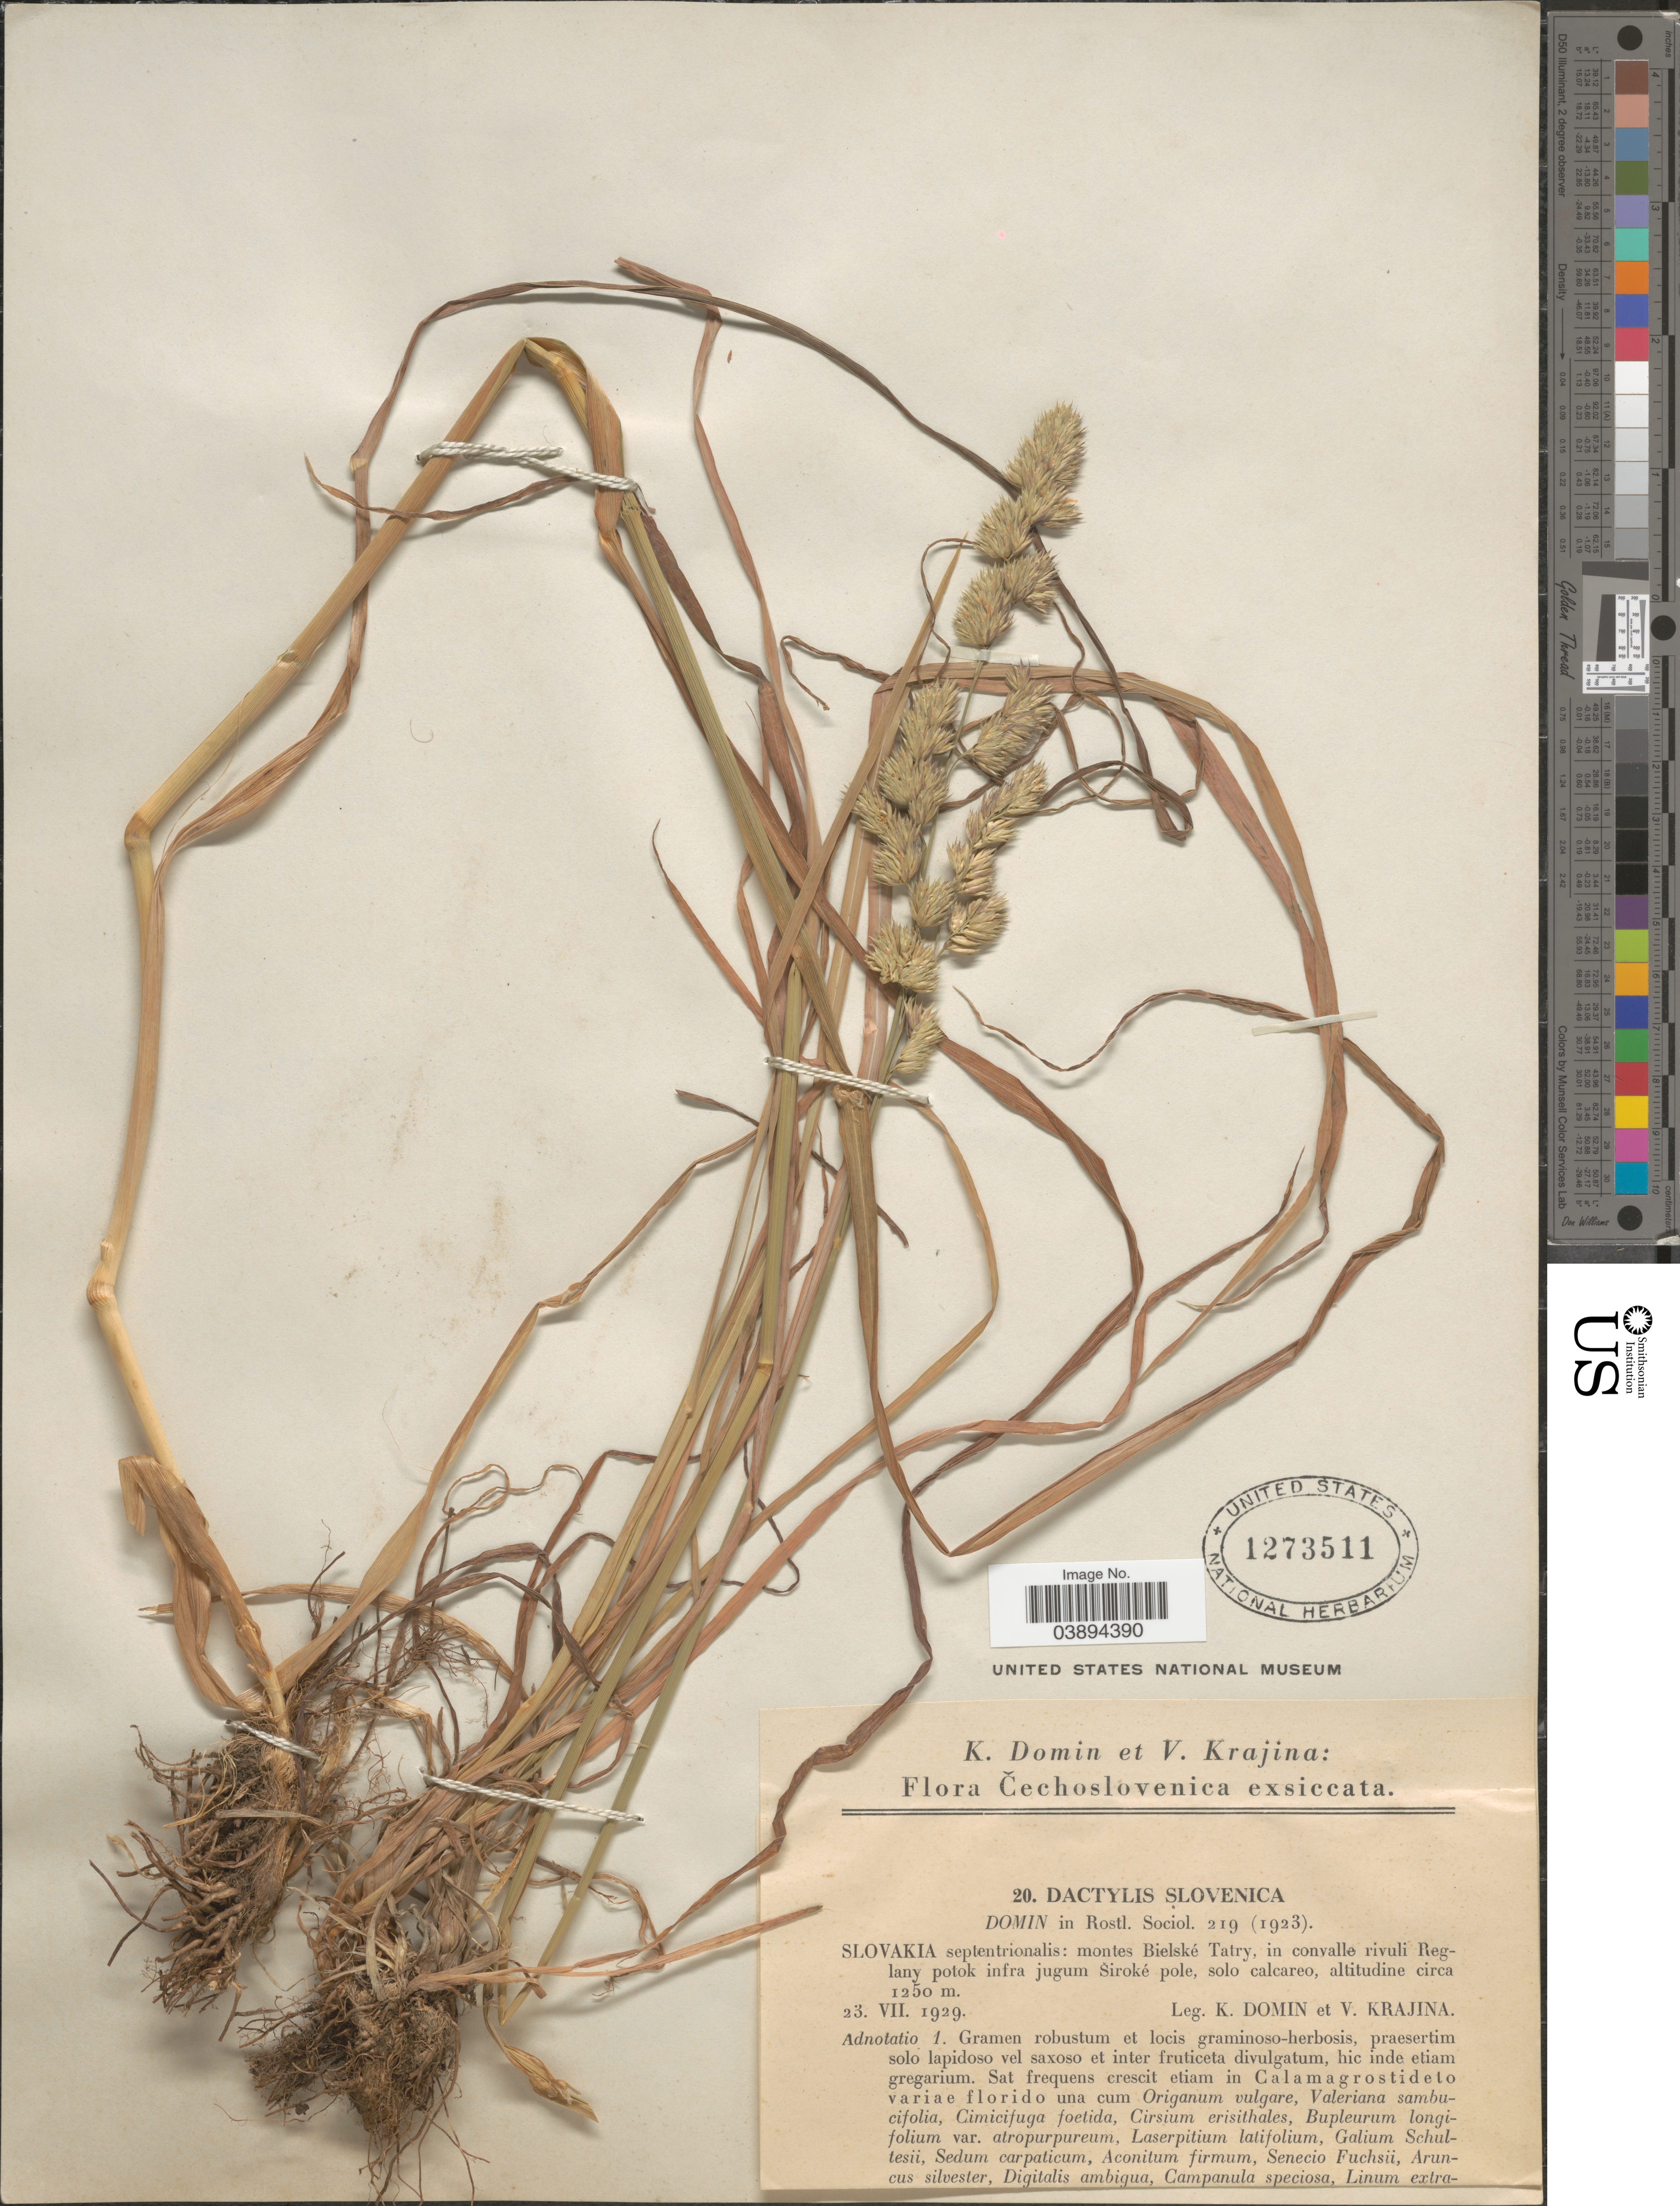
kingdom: Plantae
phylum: Tracheophyta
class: Liliopsida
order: Poales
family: Poaceae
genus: Dactylis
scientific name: Dactylis glomerata subsp. slovenica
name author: (Domin) Domin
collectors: K. Domin & V. Krajina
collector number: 20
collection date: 1929-07-23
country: Slovakia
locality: Čechoslovenica. Slovakia septentrionalis: montes Bielské Tatry, in convalle rivuli Reglany potok infra jugum Siroké pole.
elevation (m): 1250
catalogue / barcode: US 1273511